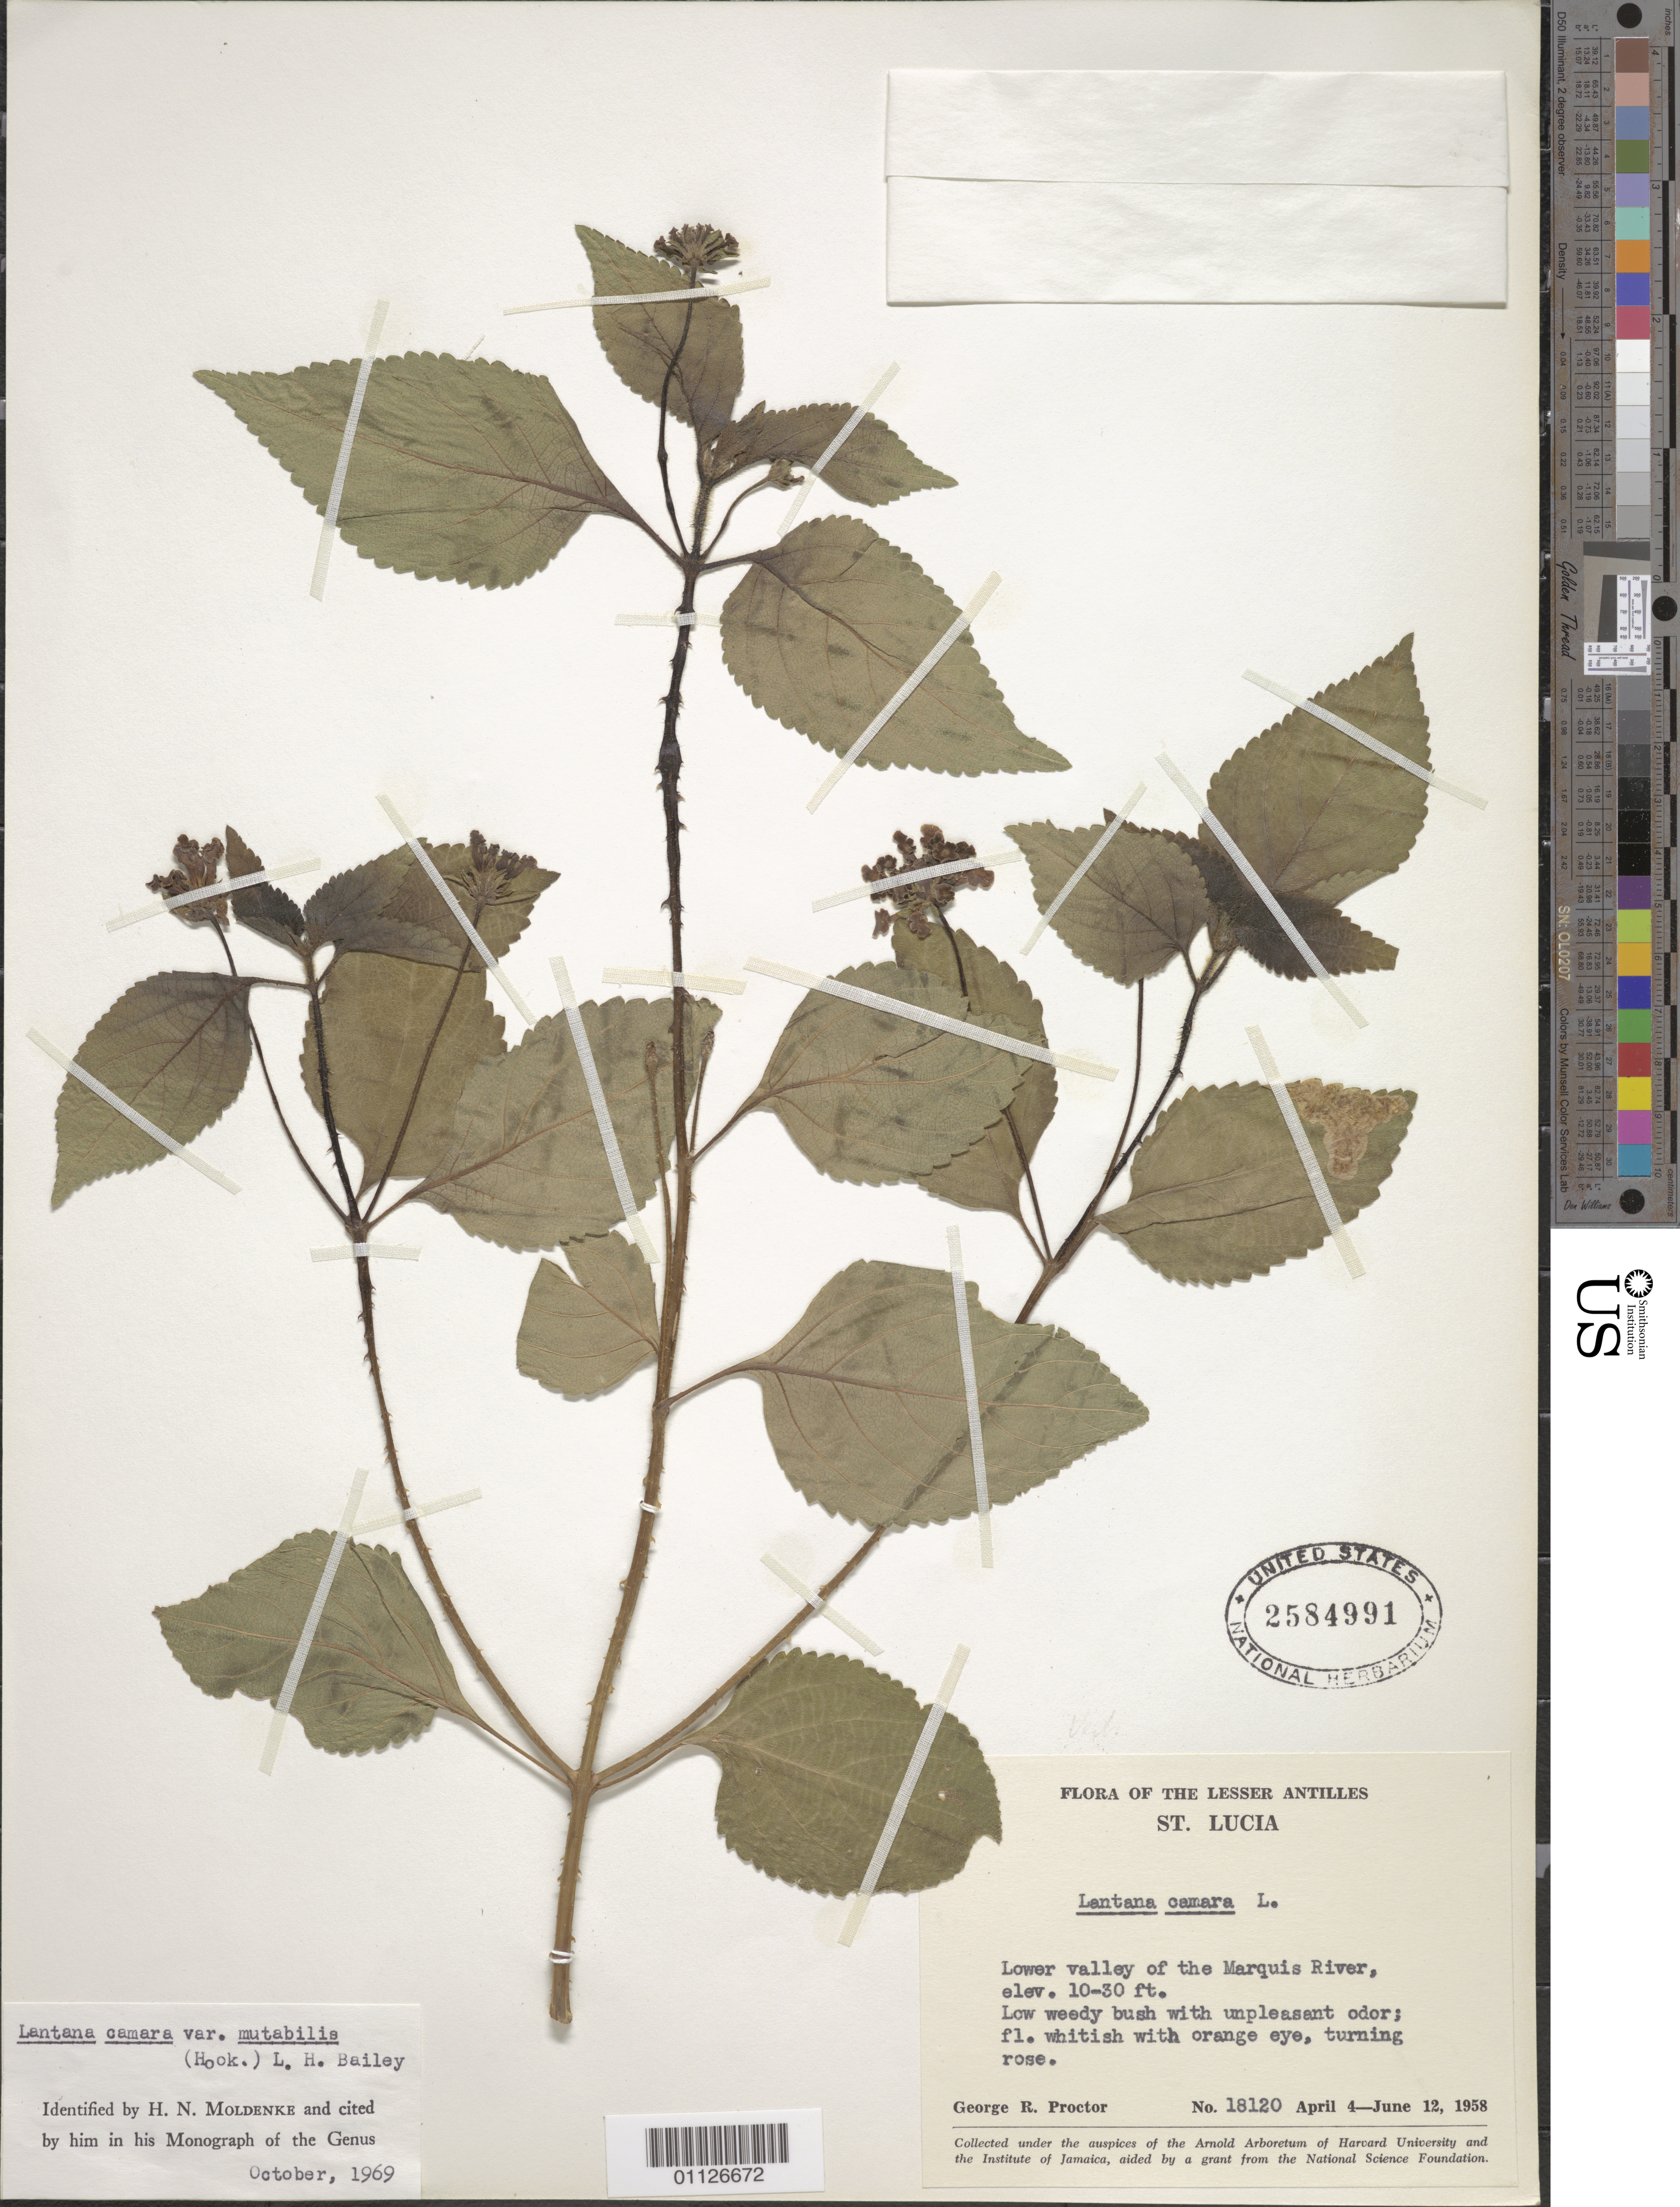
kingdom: Plantae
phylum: Tracheophyta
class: Magnoliopsida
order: Lamiales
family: Verbenaceae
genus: Lantana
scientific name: Lantana camara var. mutabilis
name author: (Hook.) L.H. Bailey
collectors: G. R. Proctor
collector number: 18120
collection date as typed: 04 Aug 1958 to 12 Jun 1958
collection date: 1958-06-12/1958-08-04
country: St. Lucia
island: St. Lucia I.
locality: Lower Valley of the Marquis River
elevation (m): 3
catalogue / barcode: US 2584991